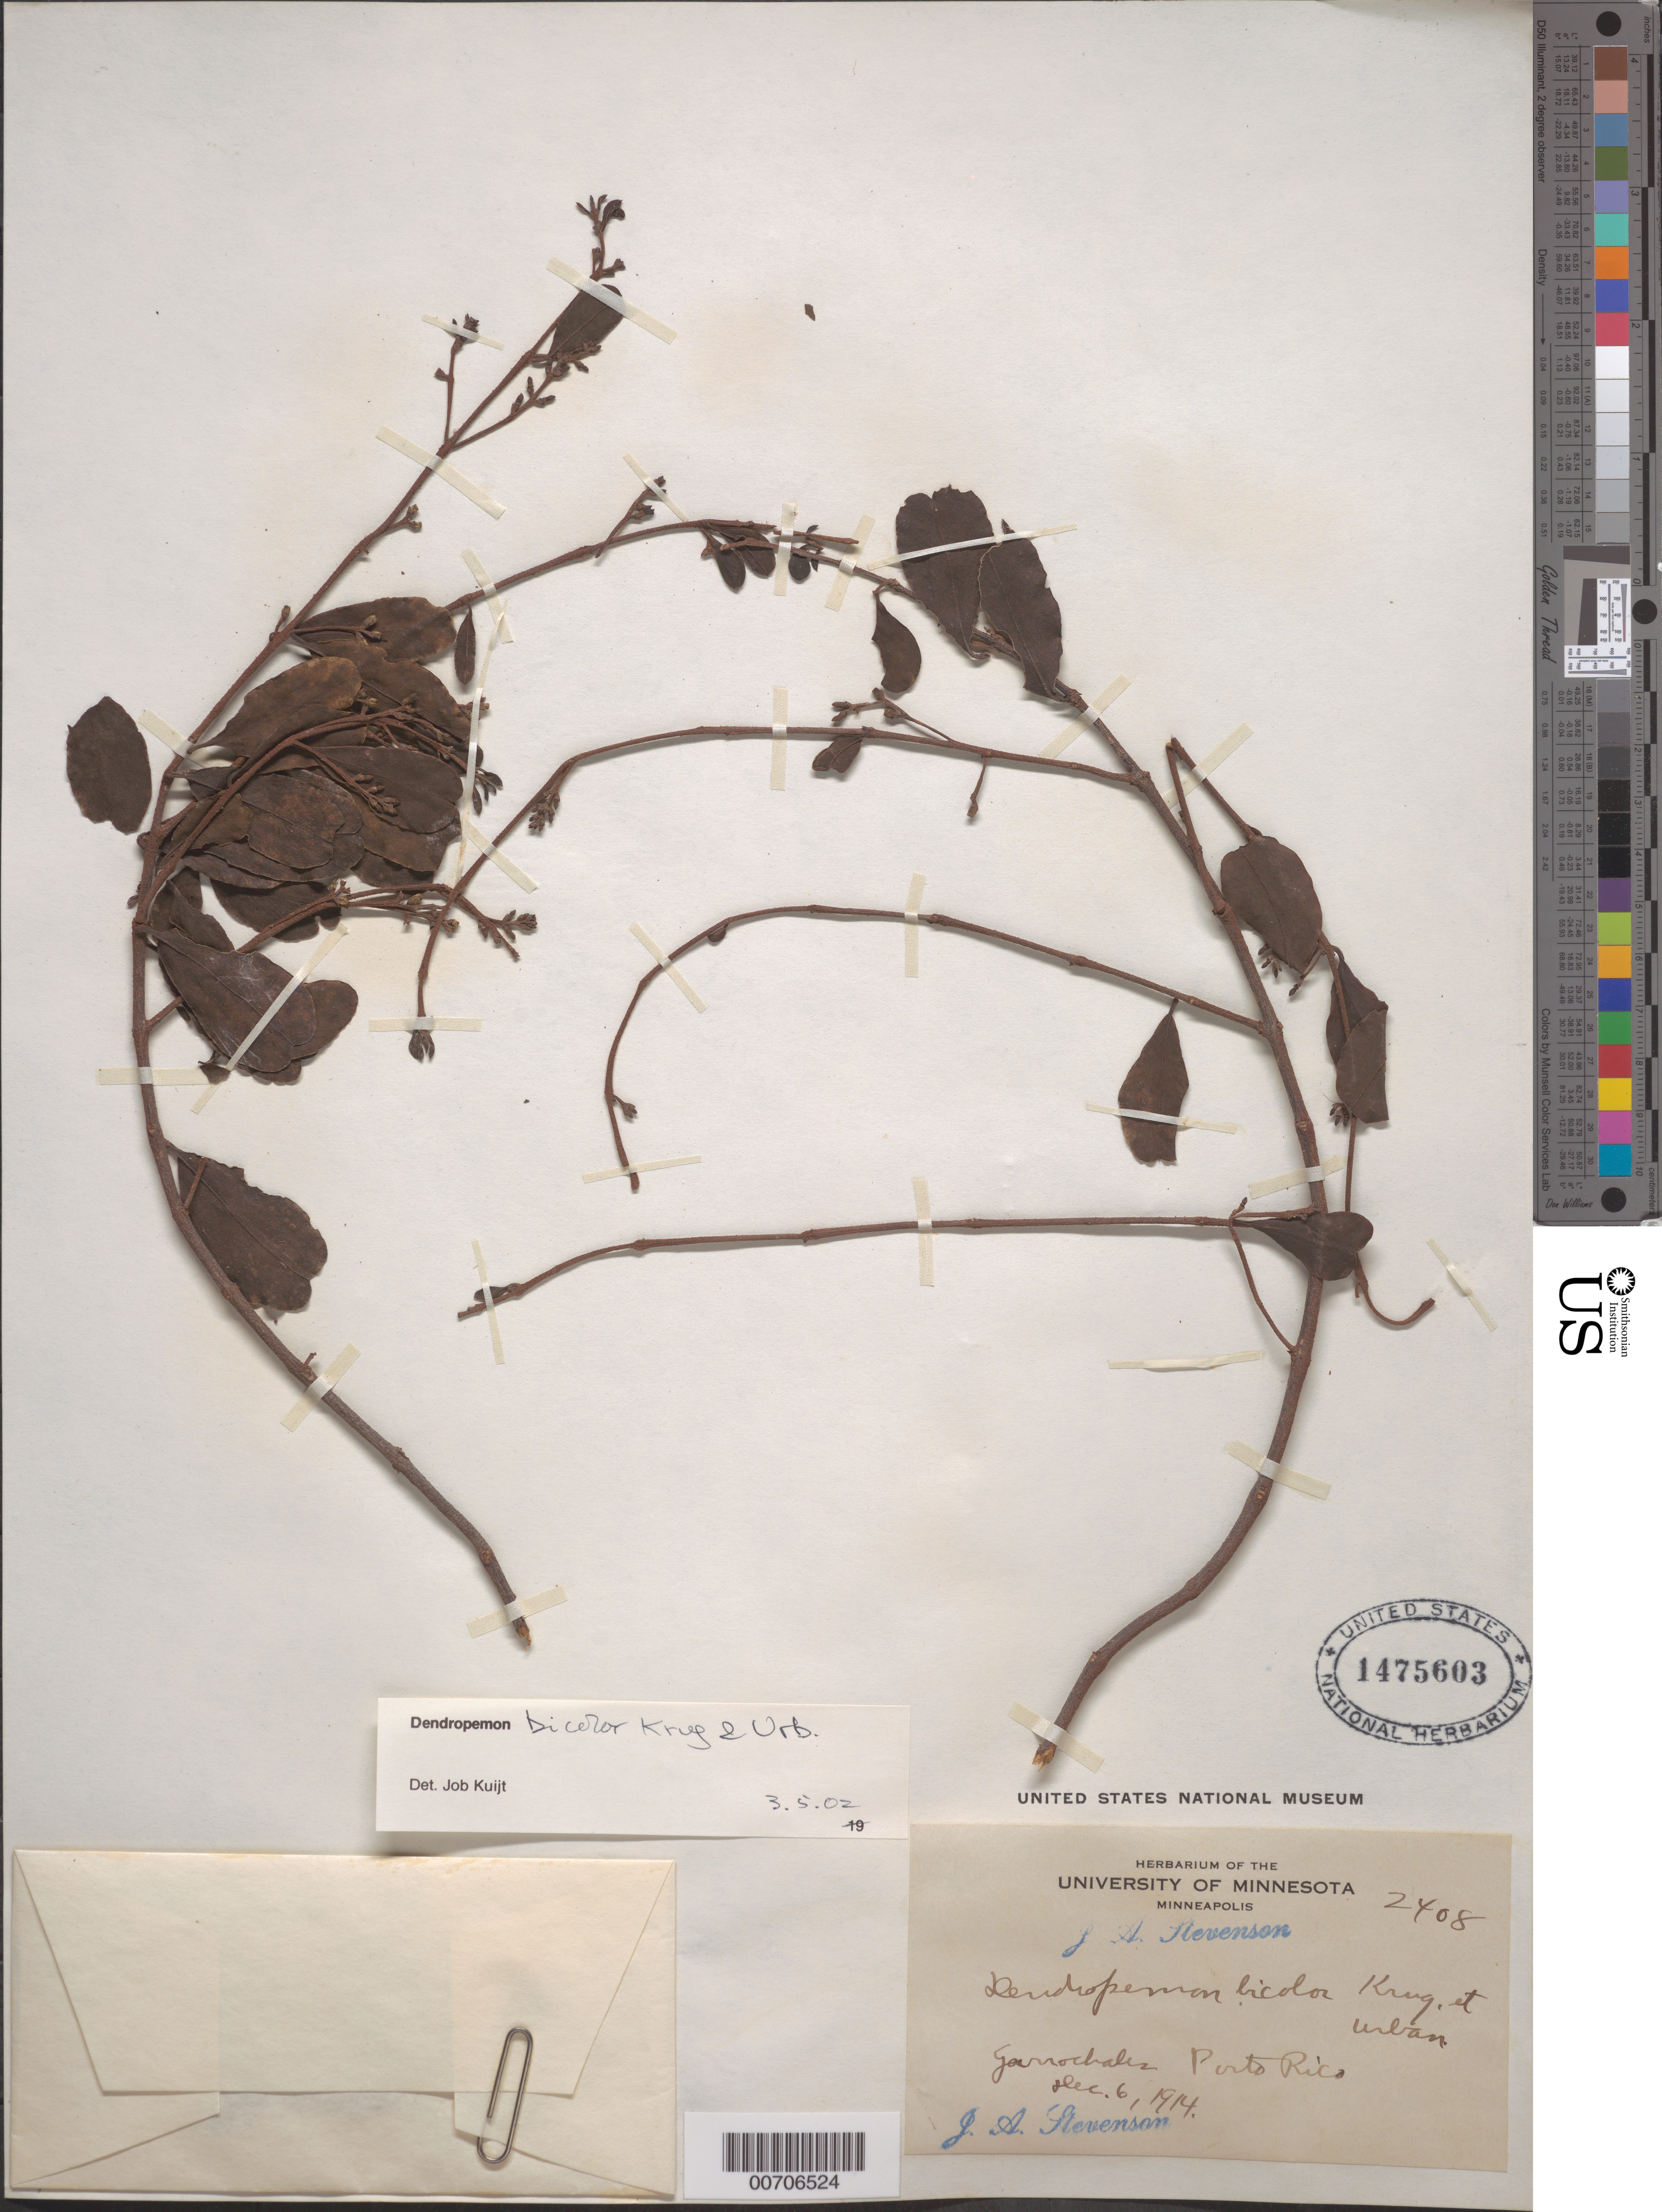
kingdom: Plantae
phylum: Tracheophyta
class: Magnoliopsida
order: Santalales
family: Loranthaceae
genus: Dendropemon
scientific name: Dendropemon bicolor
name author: Krug & Urb.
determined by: Kuijt, Job, (CANADA)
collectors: J. Stevenson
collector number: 2408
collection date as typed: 06 Dec 1914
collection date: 1914-12-06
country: Puerto Rico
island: Greater Antilles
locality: Garrochales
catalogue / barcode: US 1475603